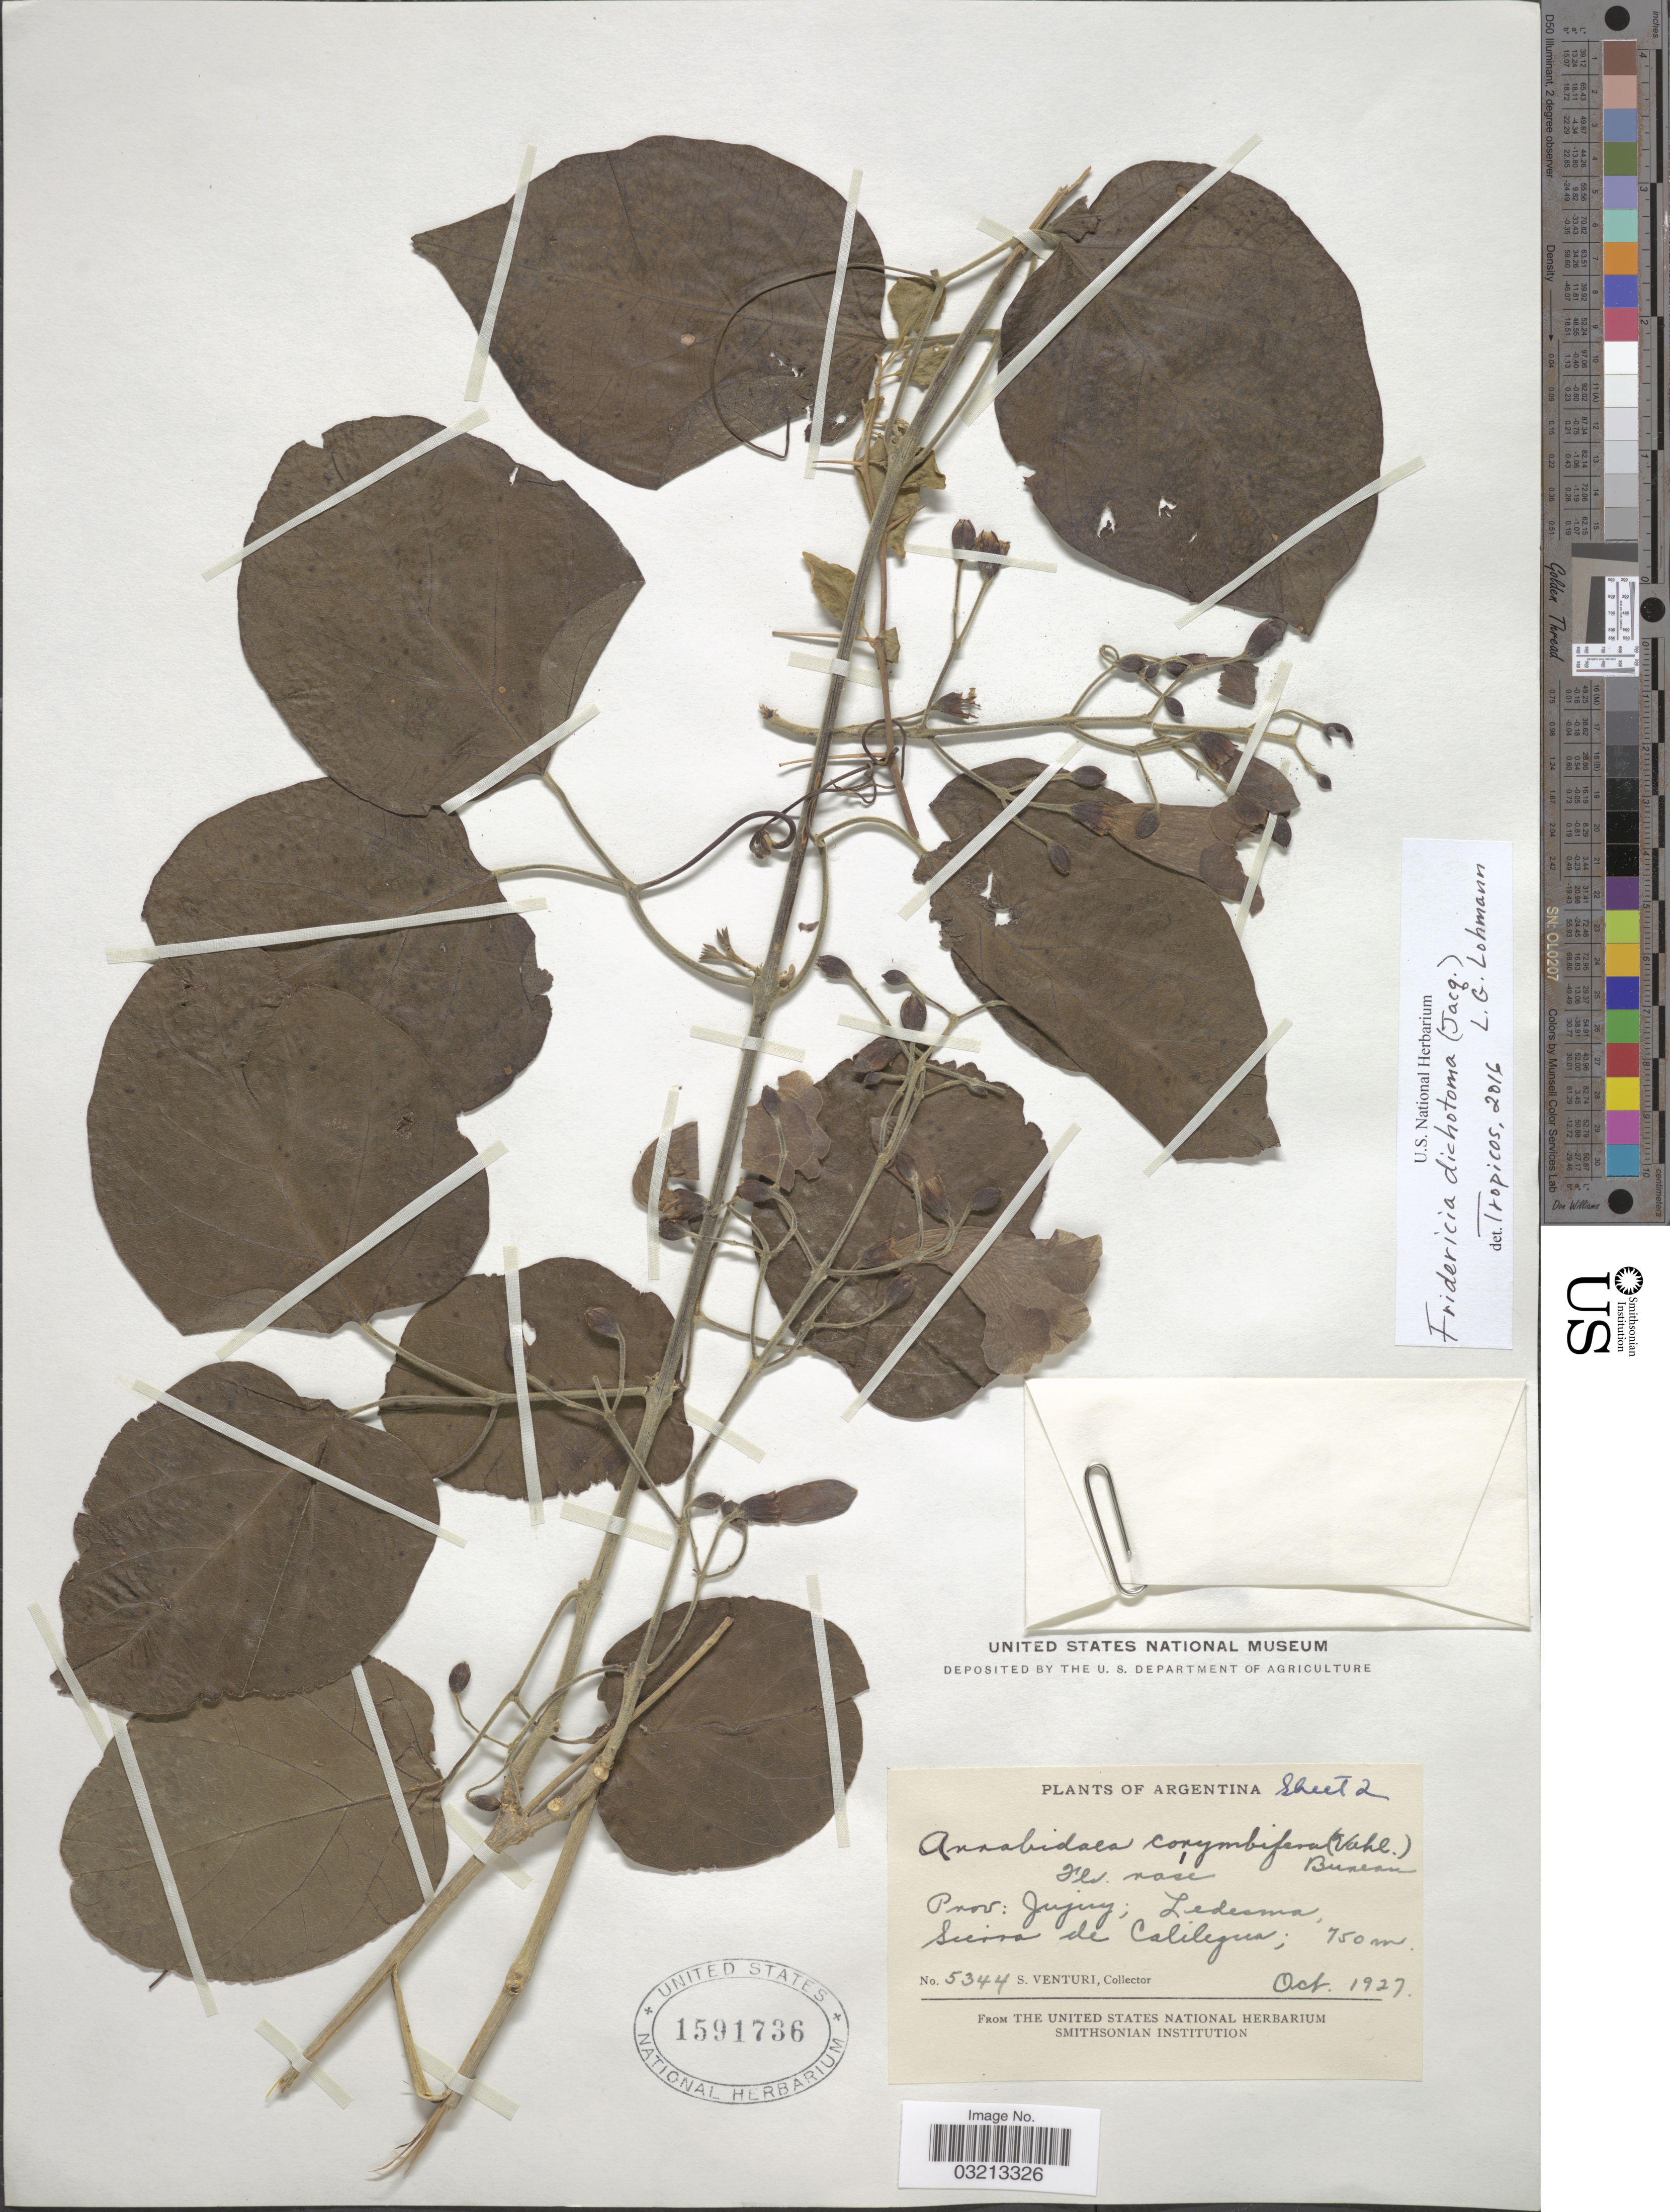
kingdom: Plantae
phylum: Tracheophyta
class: Magnoliopsida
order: Lamiales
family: Bignoniaceae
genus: Fridericia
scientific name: Fridericia dichotoma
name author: (Jacq.) L.G. Lohmann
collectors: S. Venturi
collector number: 5344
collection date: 1927-10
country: Argentina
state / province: Jujuy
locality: Ledesma, Sierra de Calilegua.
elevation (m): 750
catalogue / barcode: US 1591736